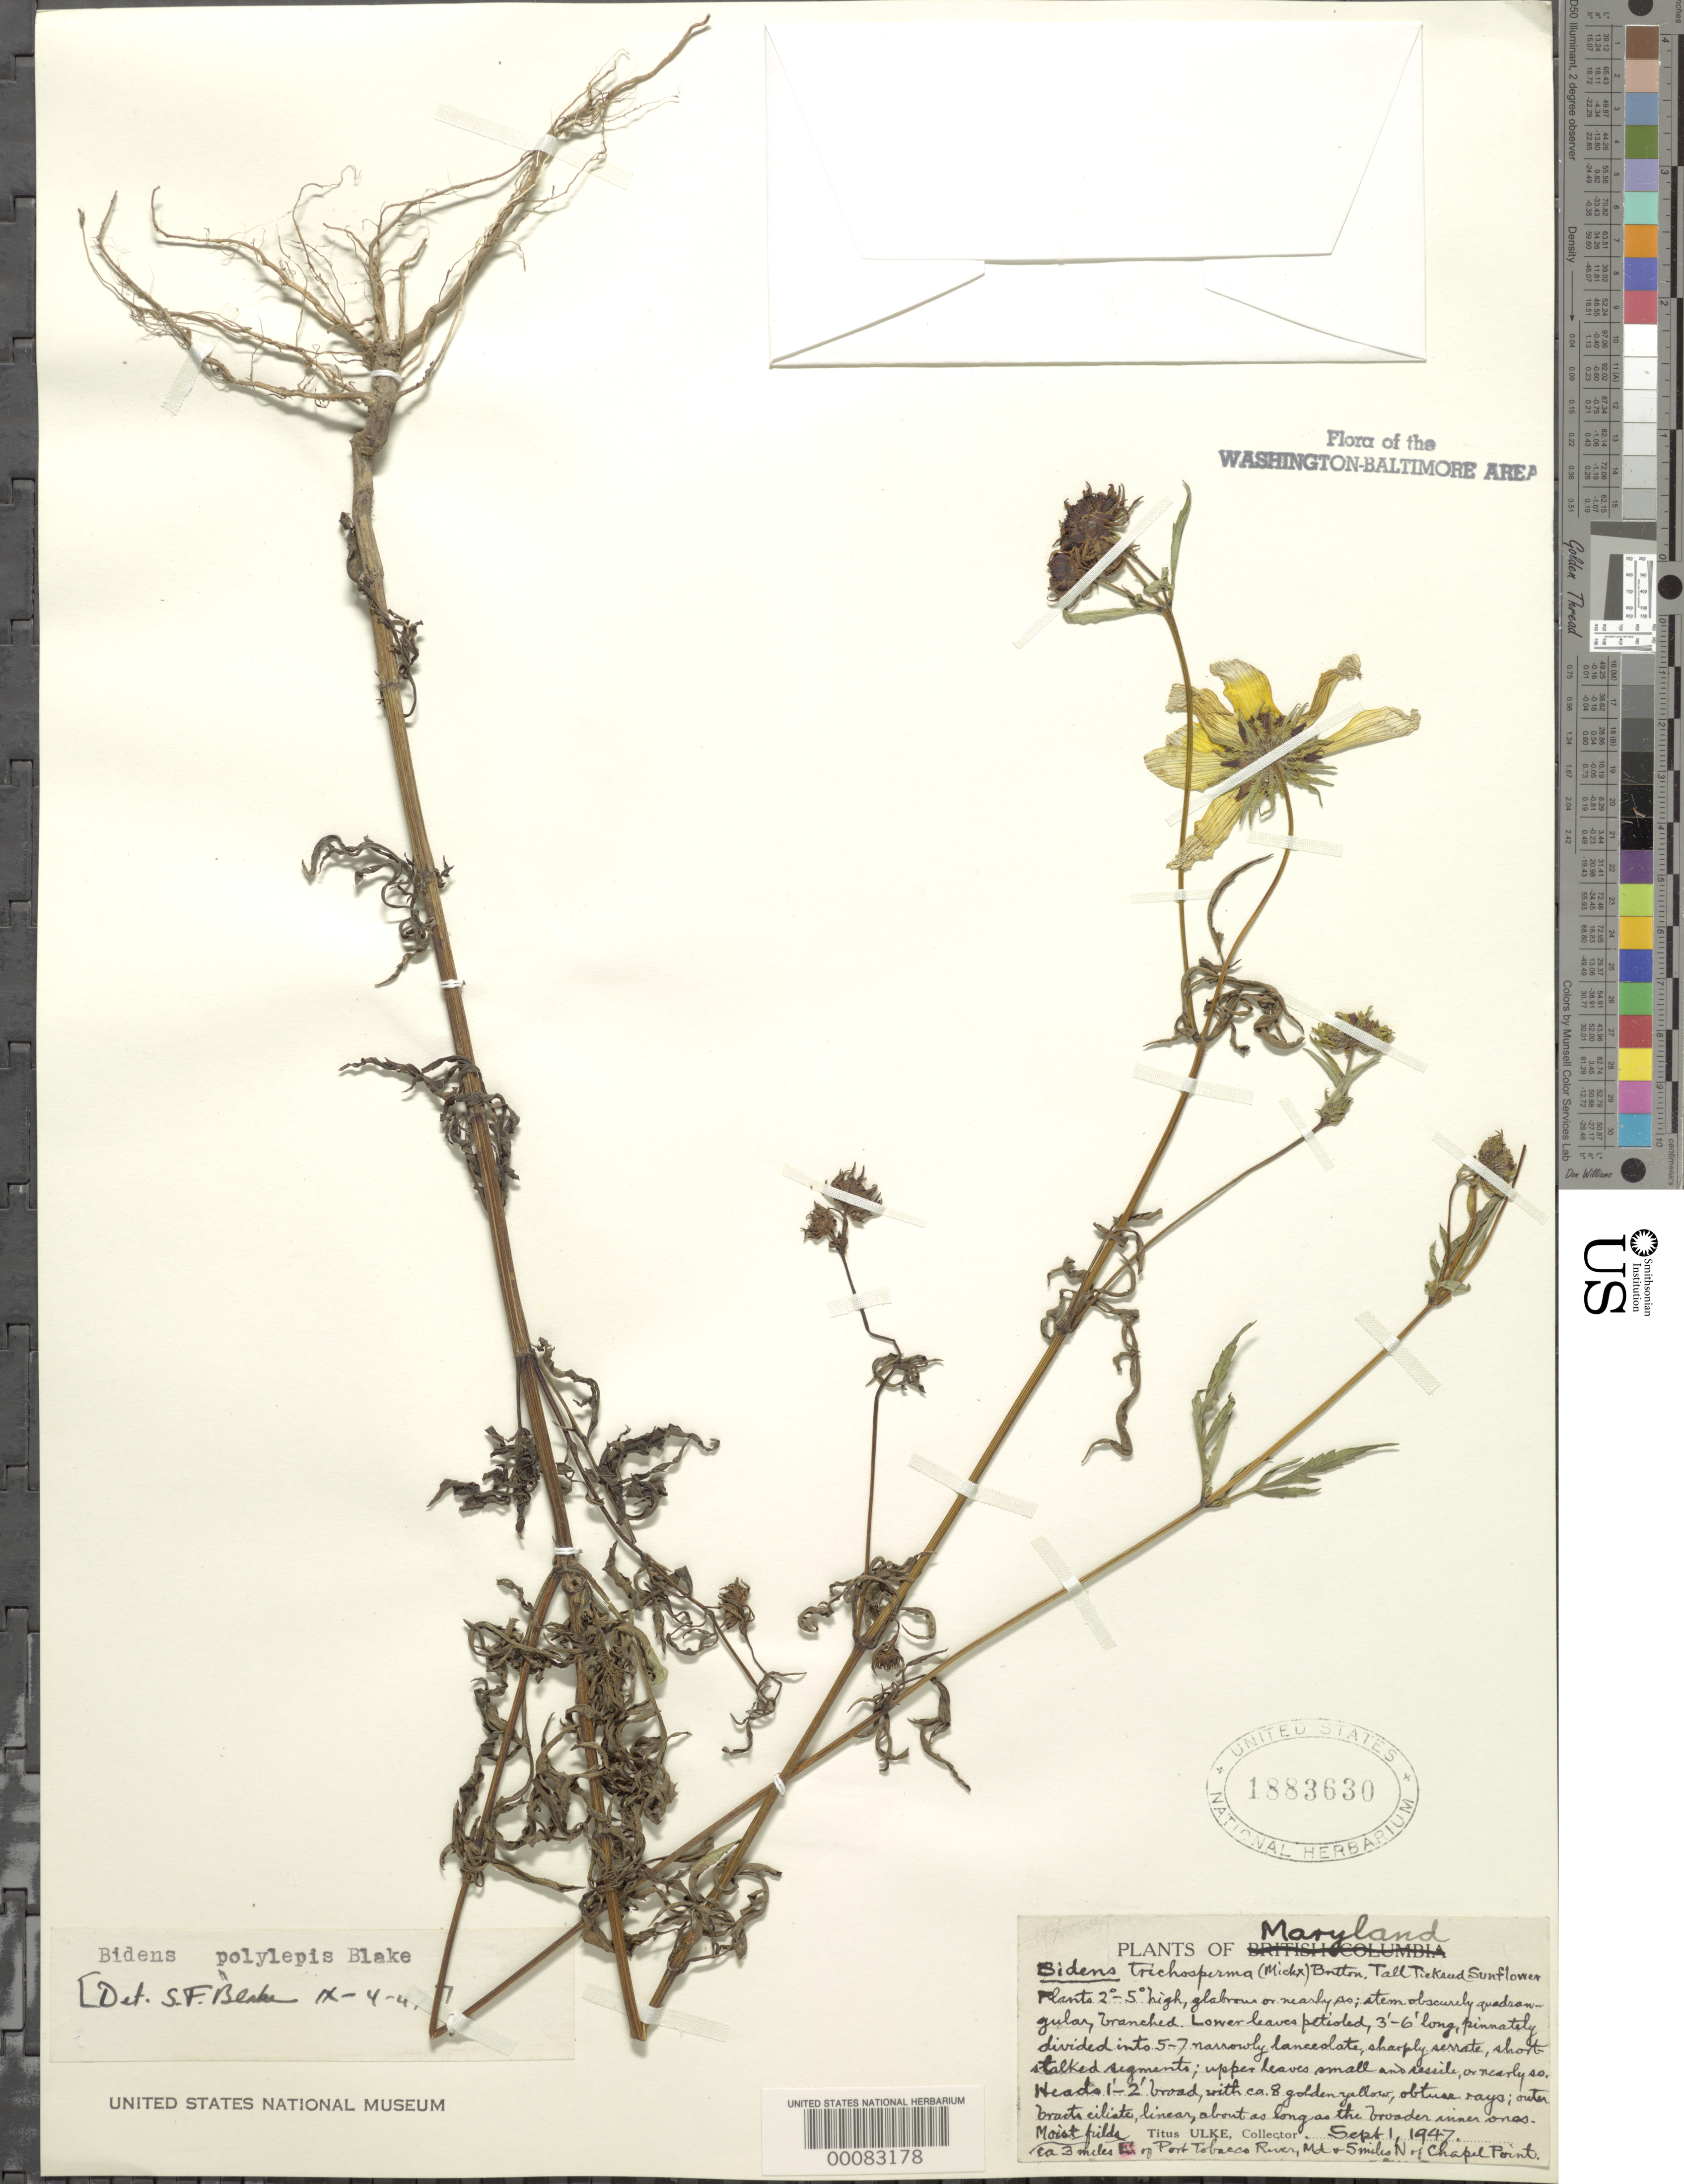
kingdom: Plantae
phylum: Tracheophyta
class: Magnoliopsida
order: Asterales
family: Asteraceae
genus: Bidens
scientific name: Bidens polylepis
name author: S.F. Blake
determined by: Blake, Sydney F.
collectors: T. Ujke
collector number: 19351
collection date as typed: -1 Sep 1947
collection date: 1947-09-01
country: United States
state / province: Maryland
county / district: Charles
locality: East of Port Tobacco north of Chapel Point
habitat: Moist field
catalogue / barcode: US 1883630